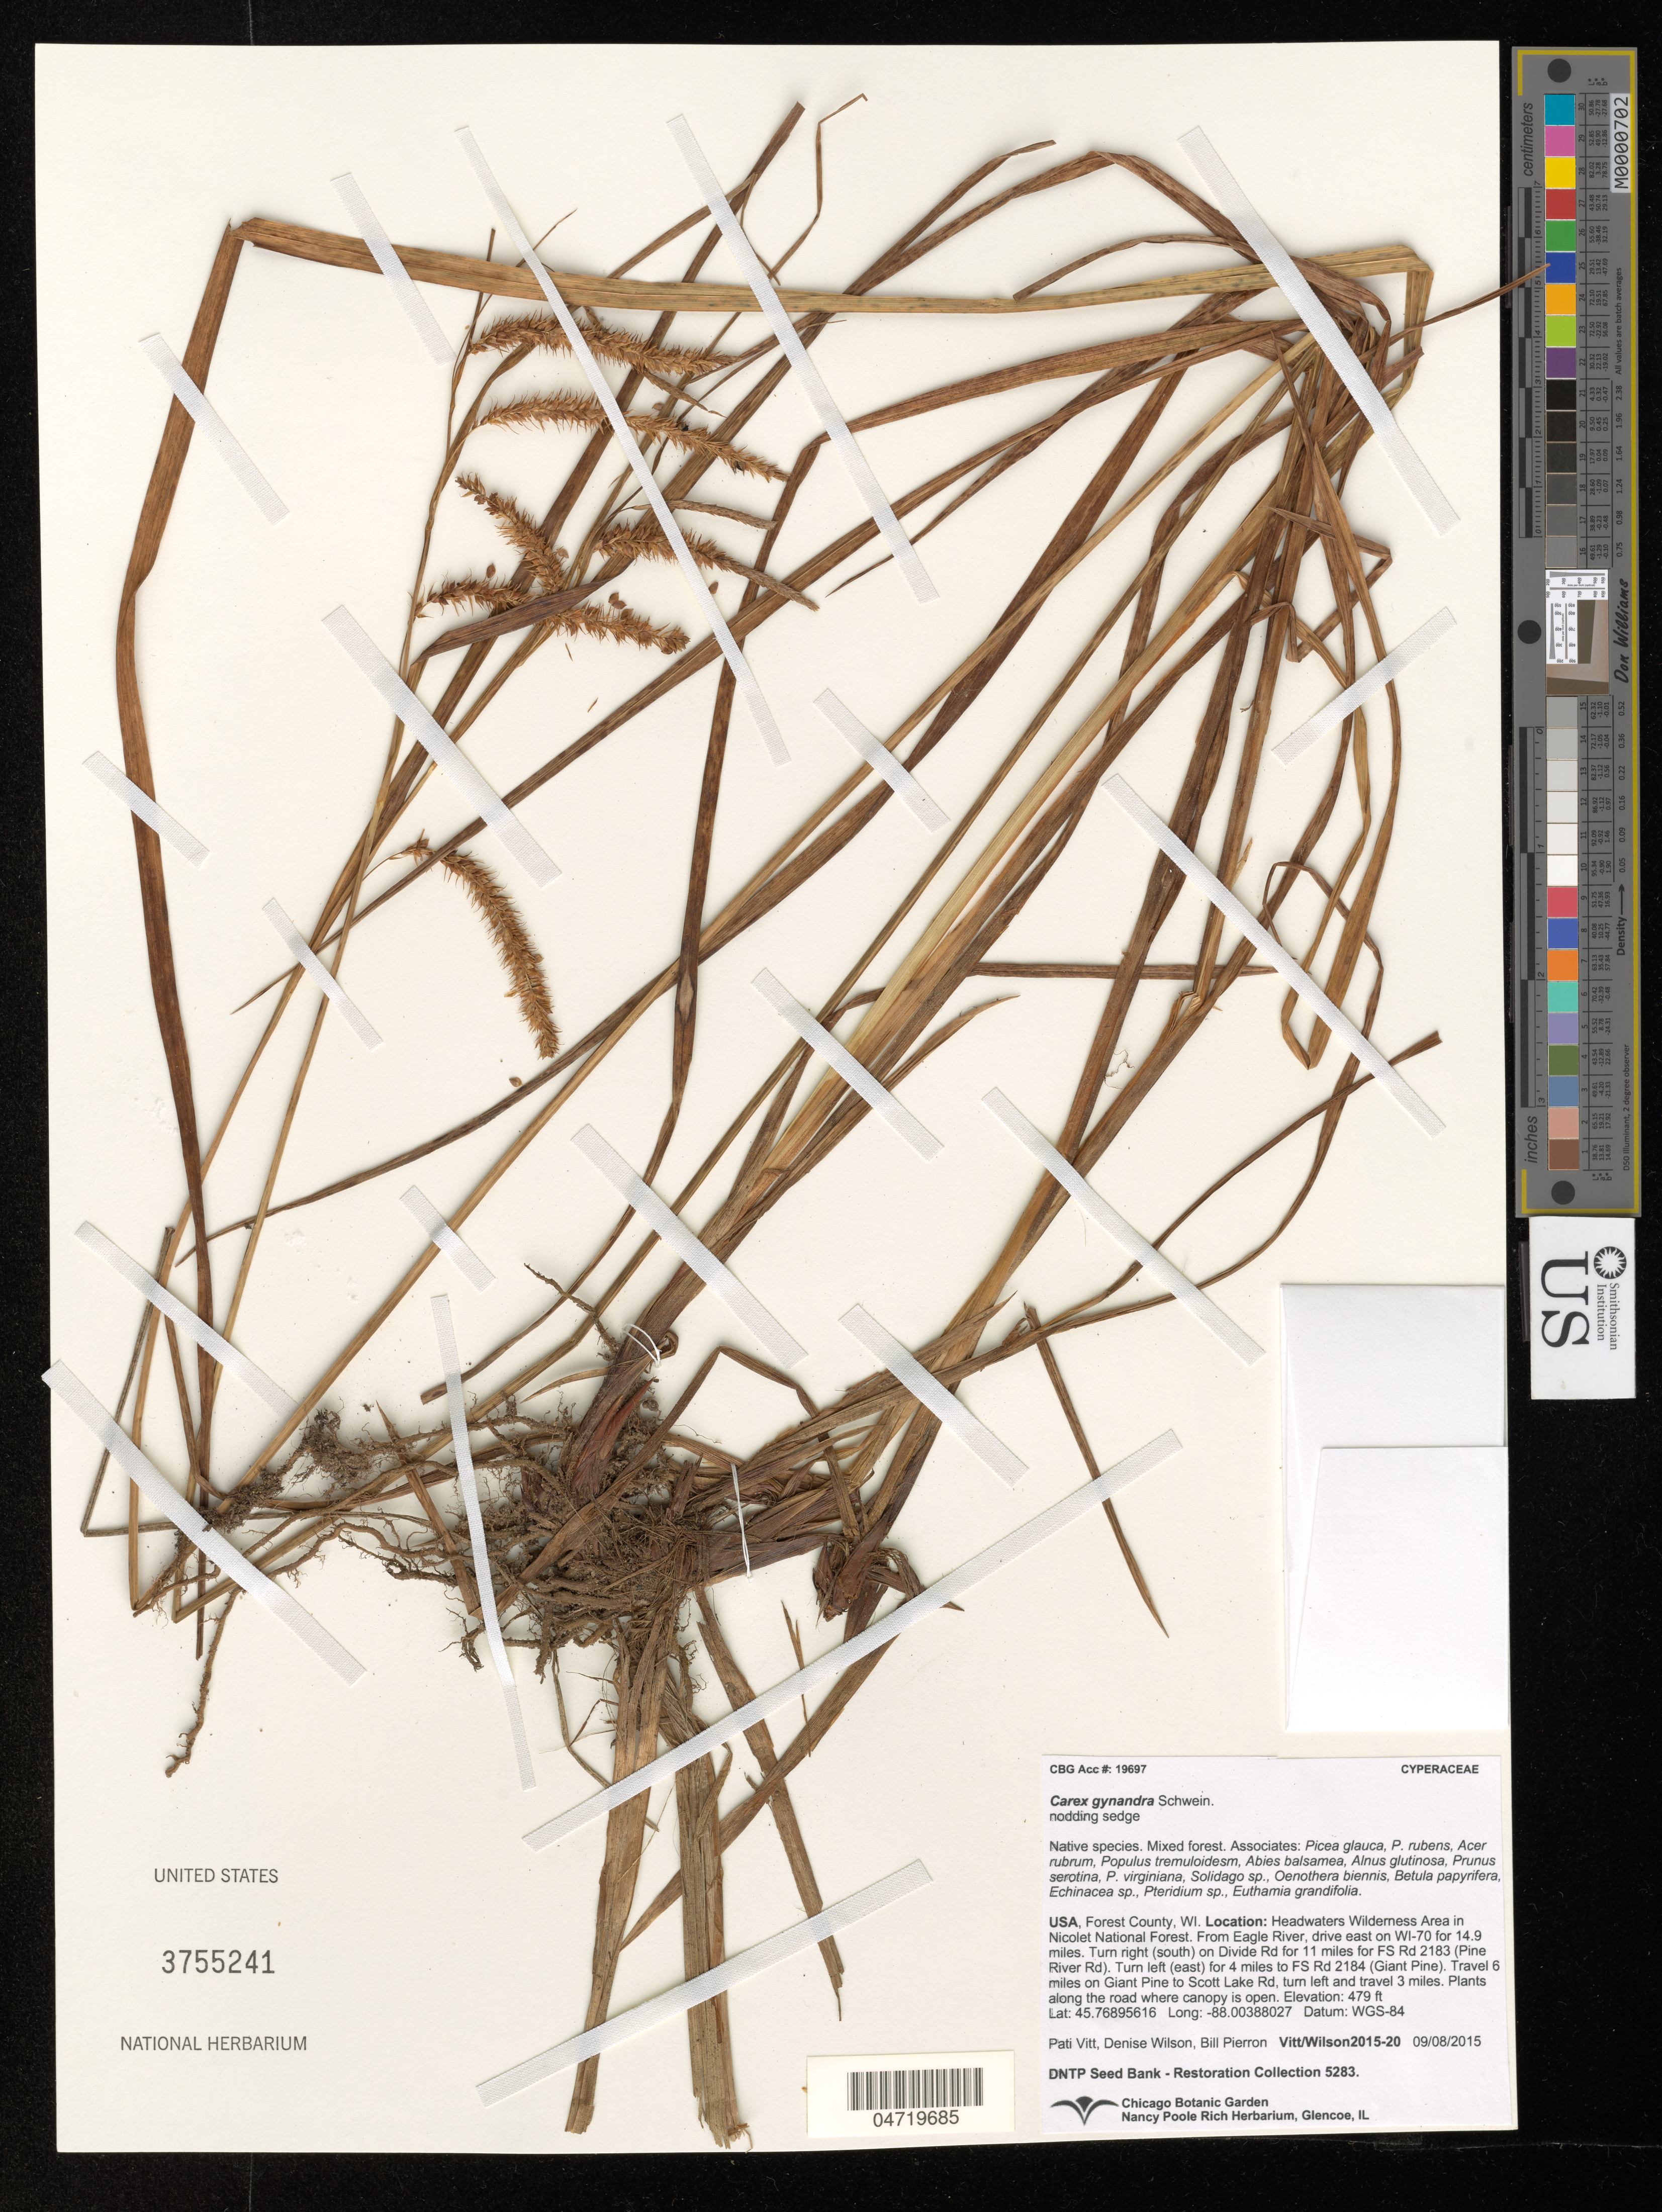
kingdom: Plantae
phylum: Tracheophyta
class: Liliopsida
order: Poales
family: Cyperaceae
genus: Carex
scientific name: Carex gynandra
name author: Schwein.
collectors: P. Vitt, D. Wilson & B. Pierron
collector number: Vitt/Wilson2015-20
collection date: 2015-09-08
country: United States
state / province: Wisconsin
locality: Forest County, WI. Headwaters Wilderness Area in Nicolet National Forest. From Eagle River, drive east on WI-70 for 14.9 miles. Turn right (south) on Divide Rd for 11 miles to FS Rd 2183 (Pine River Rd). Turn left (east) for 4 miles to FS Rd 2184 (Giant Pine). Travel 6 miles on Giant Pine to Scott Lake Rd, turn left and travel 3 miles. Plants along the road where canopy is open.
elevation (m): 146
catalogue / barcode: US 3755241